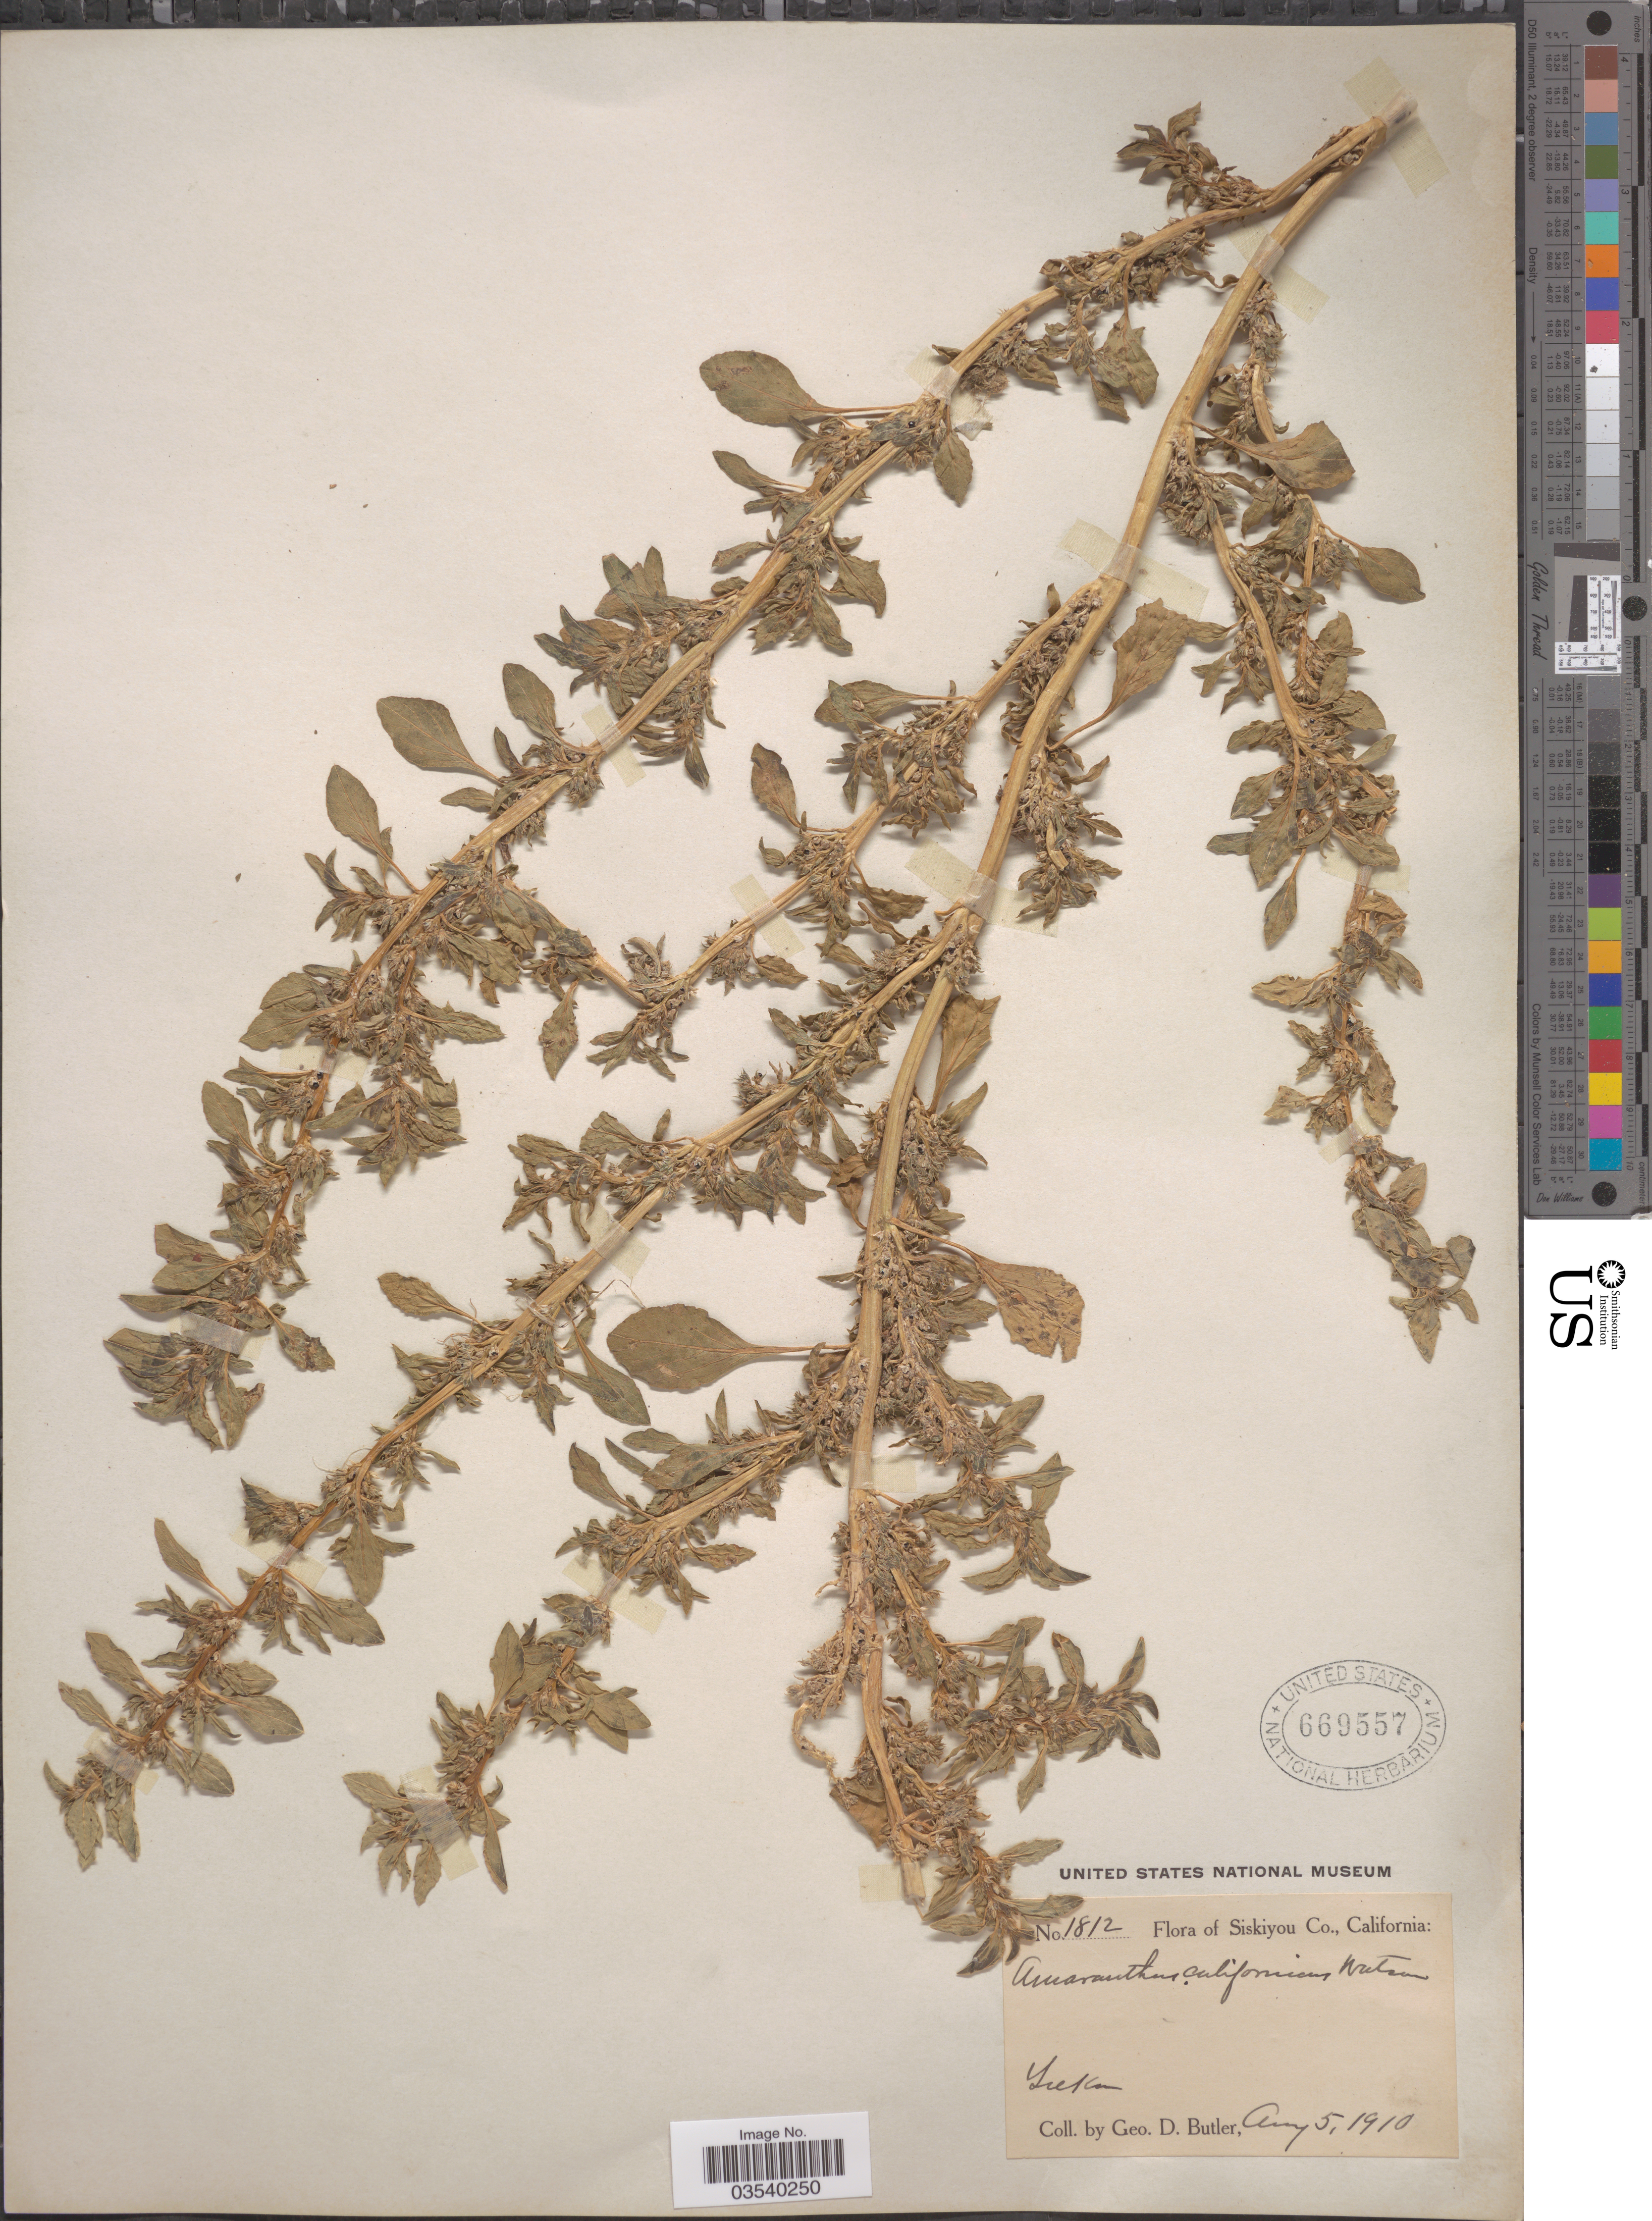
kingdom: Plantae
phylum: Tracheophyta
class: Magnoliopsida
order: Caryophyllales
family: Amaranthaceae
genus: Amaranthus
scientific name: Amaranthus blitoides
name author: S. Watson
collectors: G. D. Butler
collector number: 1812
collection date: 1910-08-05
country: United States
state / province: California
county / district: Siskiyou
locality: Siskiyou Co. Yreka.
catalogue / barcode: US 669557